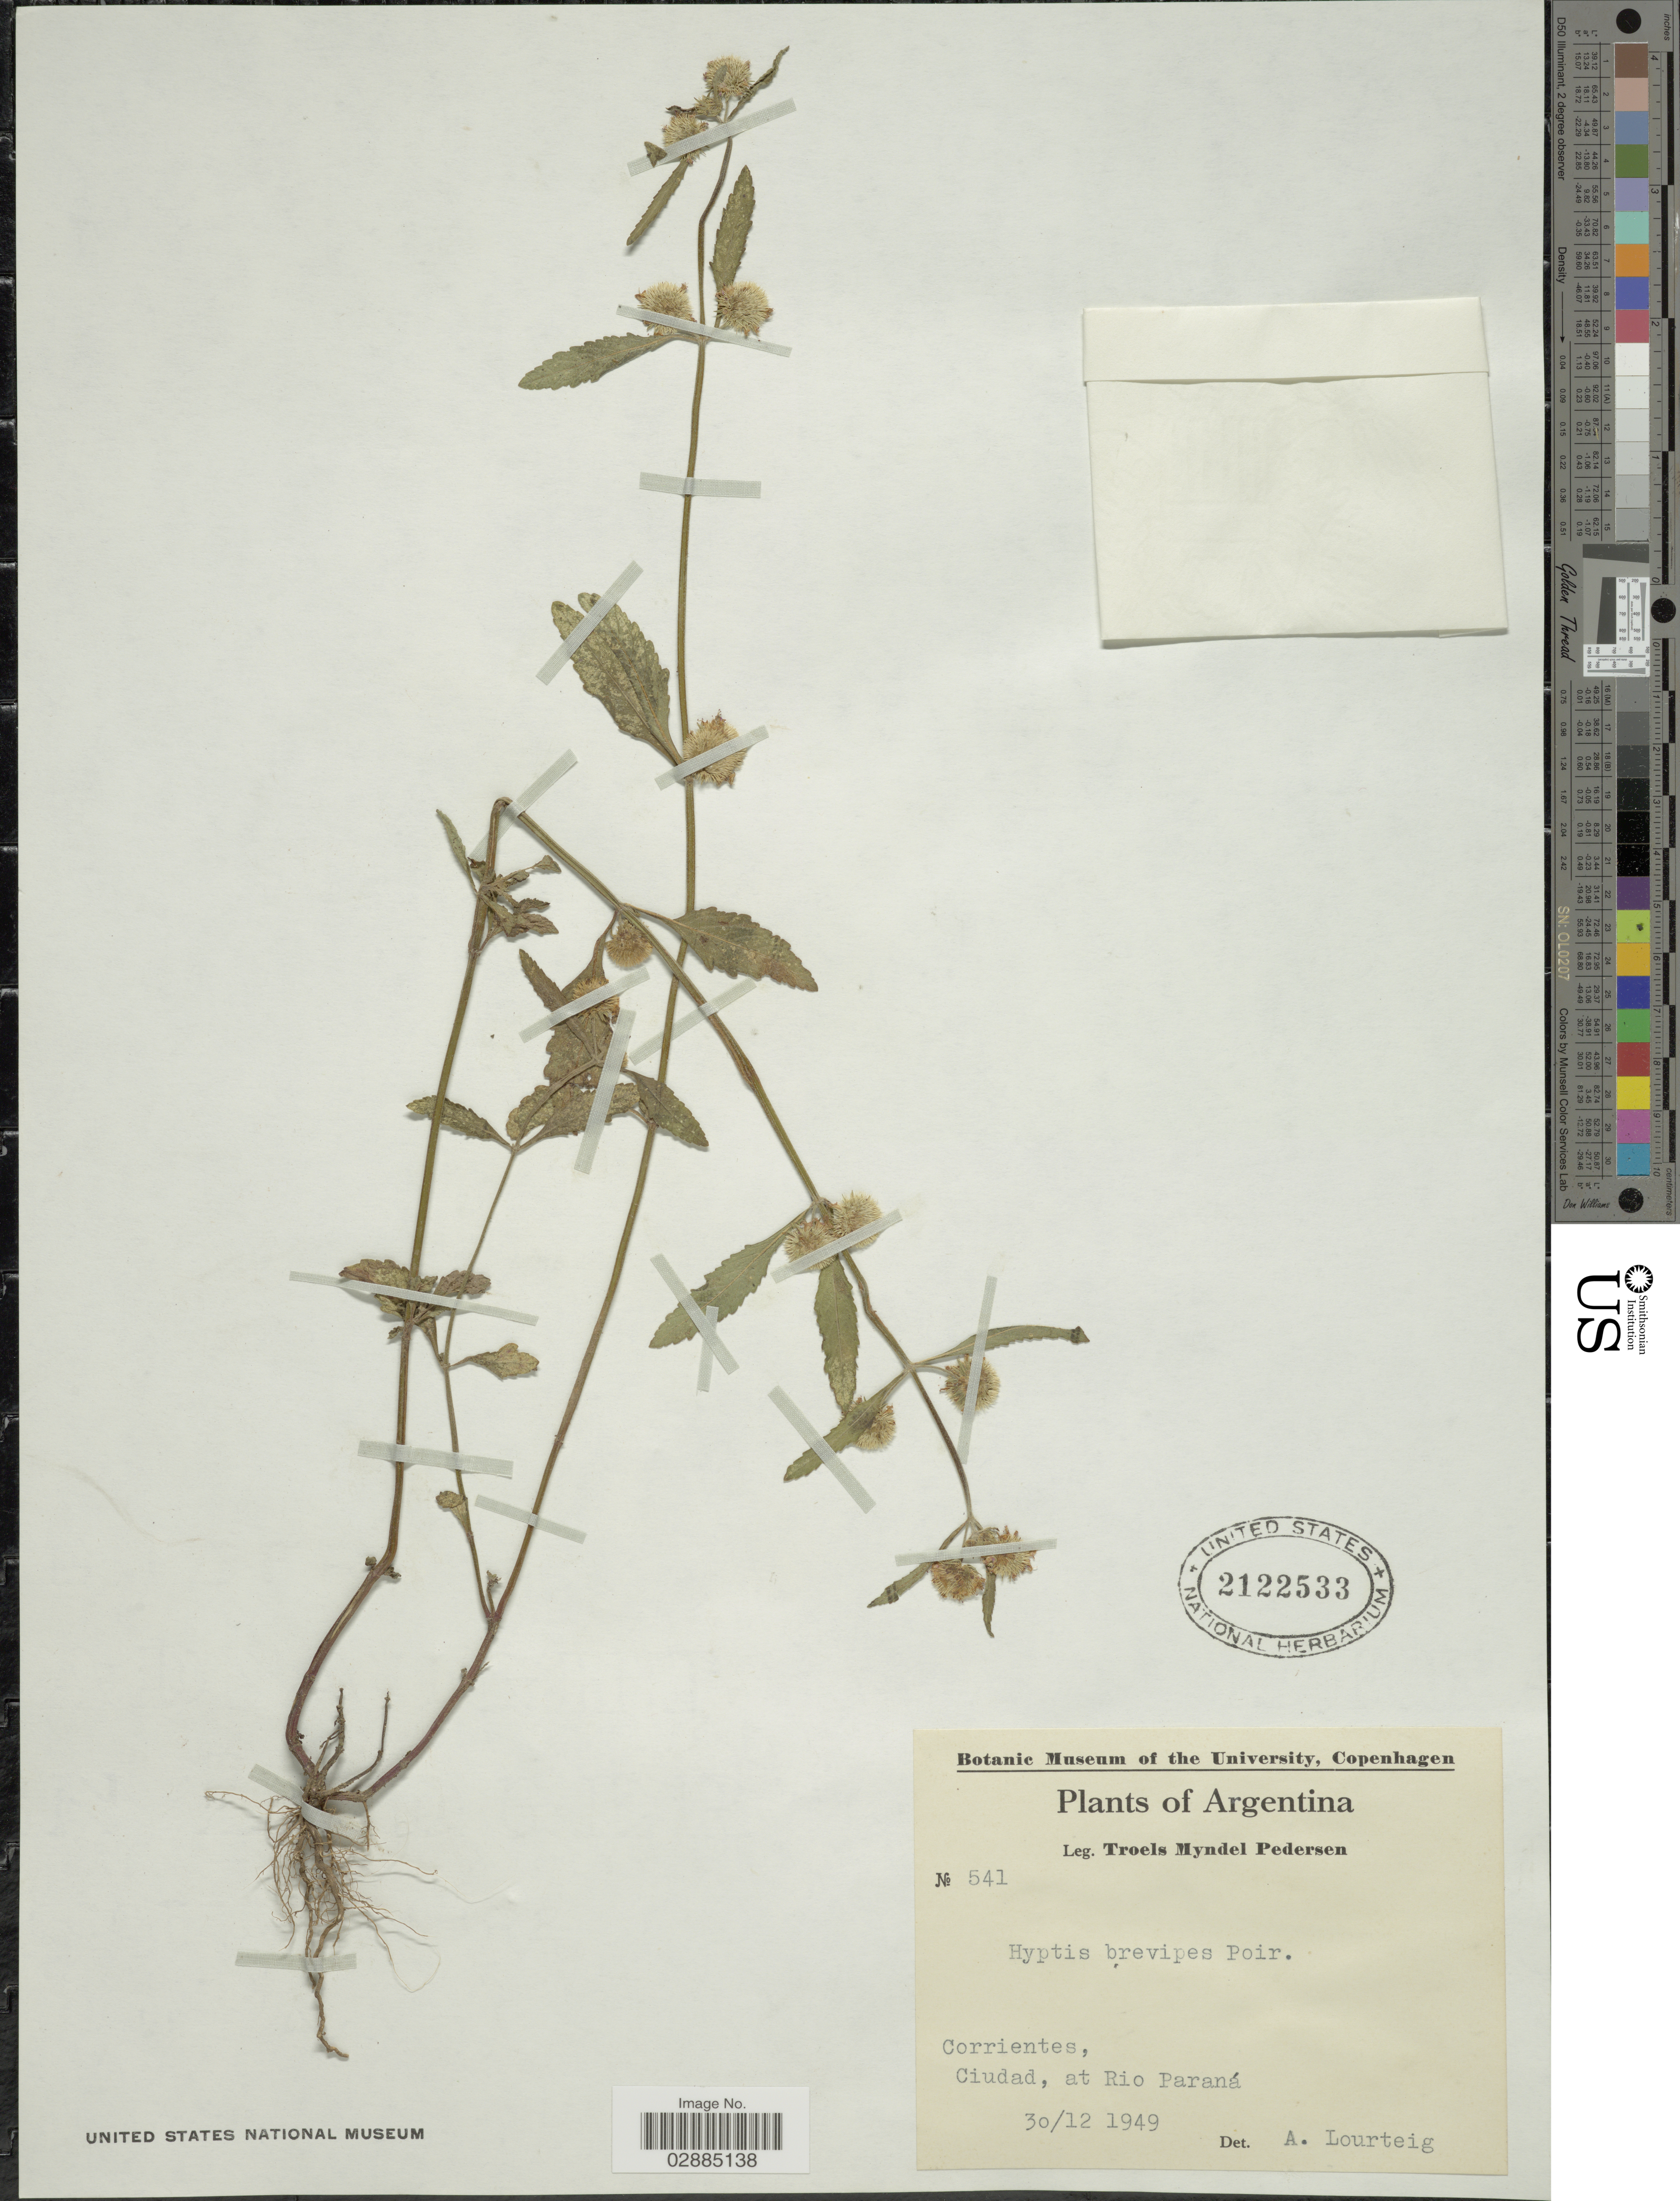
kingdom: Plantae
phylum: Tracheophyta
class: Magnoliopsida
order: Lamiales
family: Lamiaceae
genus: Hyptis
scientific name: Hyptis brevipes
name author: Poit.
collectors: T. Pederson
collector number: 541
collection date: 1949-12-30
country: Argentina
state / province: Corrientes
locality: Ciudad, at Rio Paraná.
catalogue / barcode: US 2122533